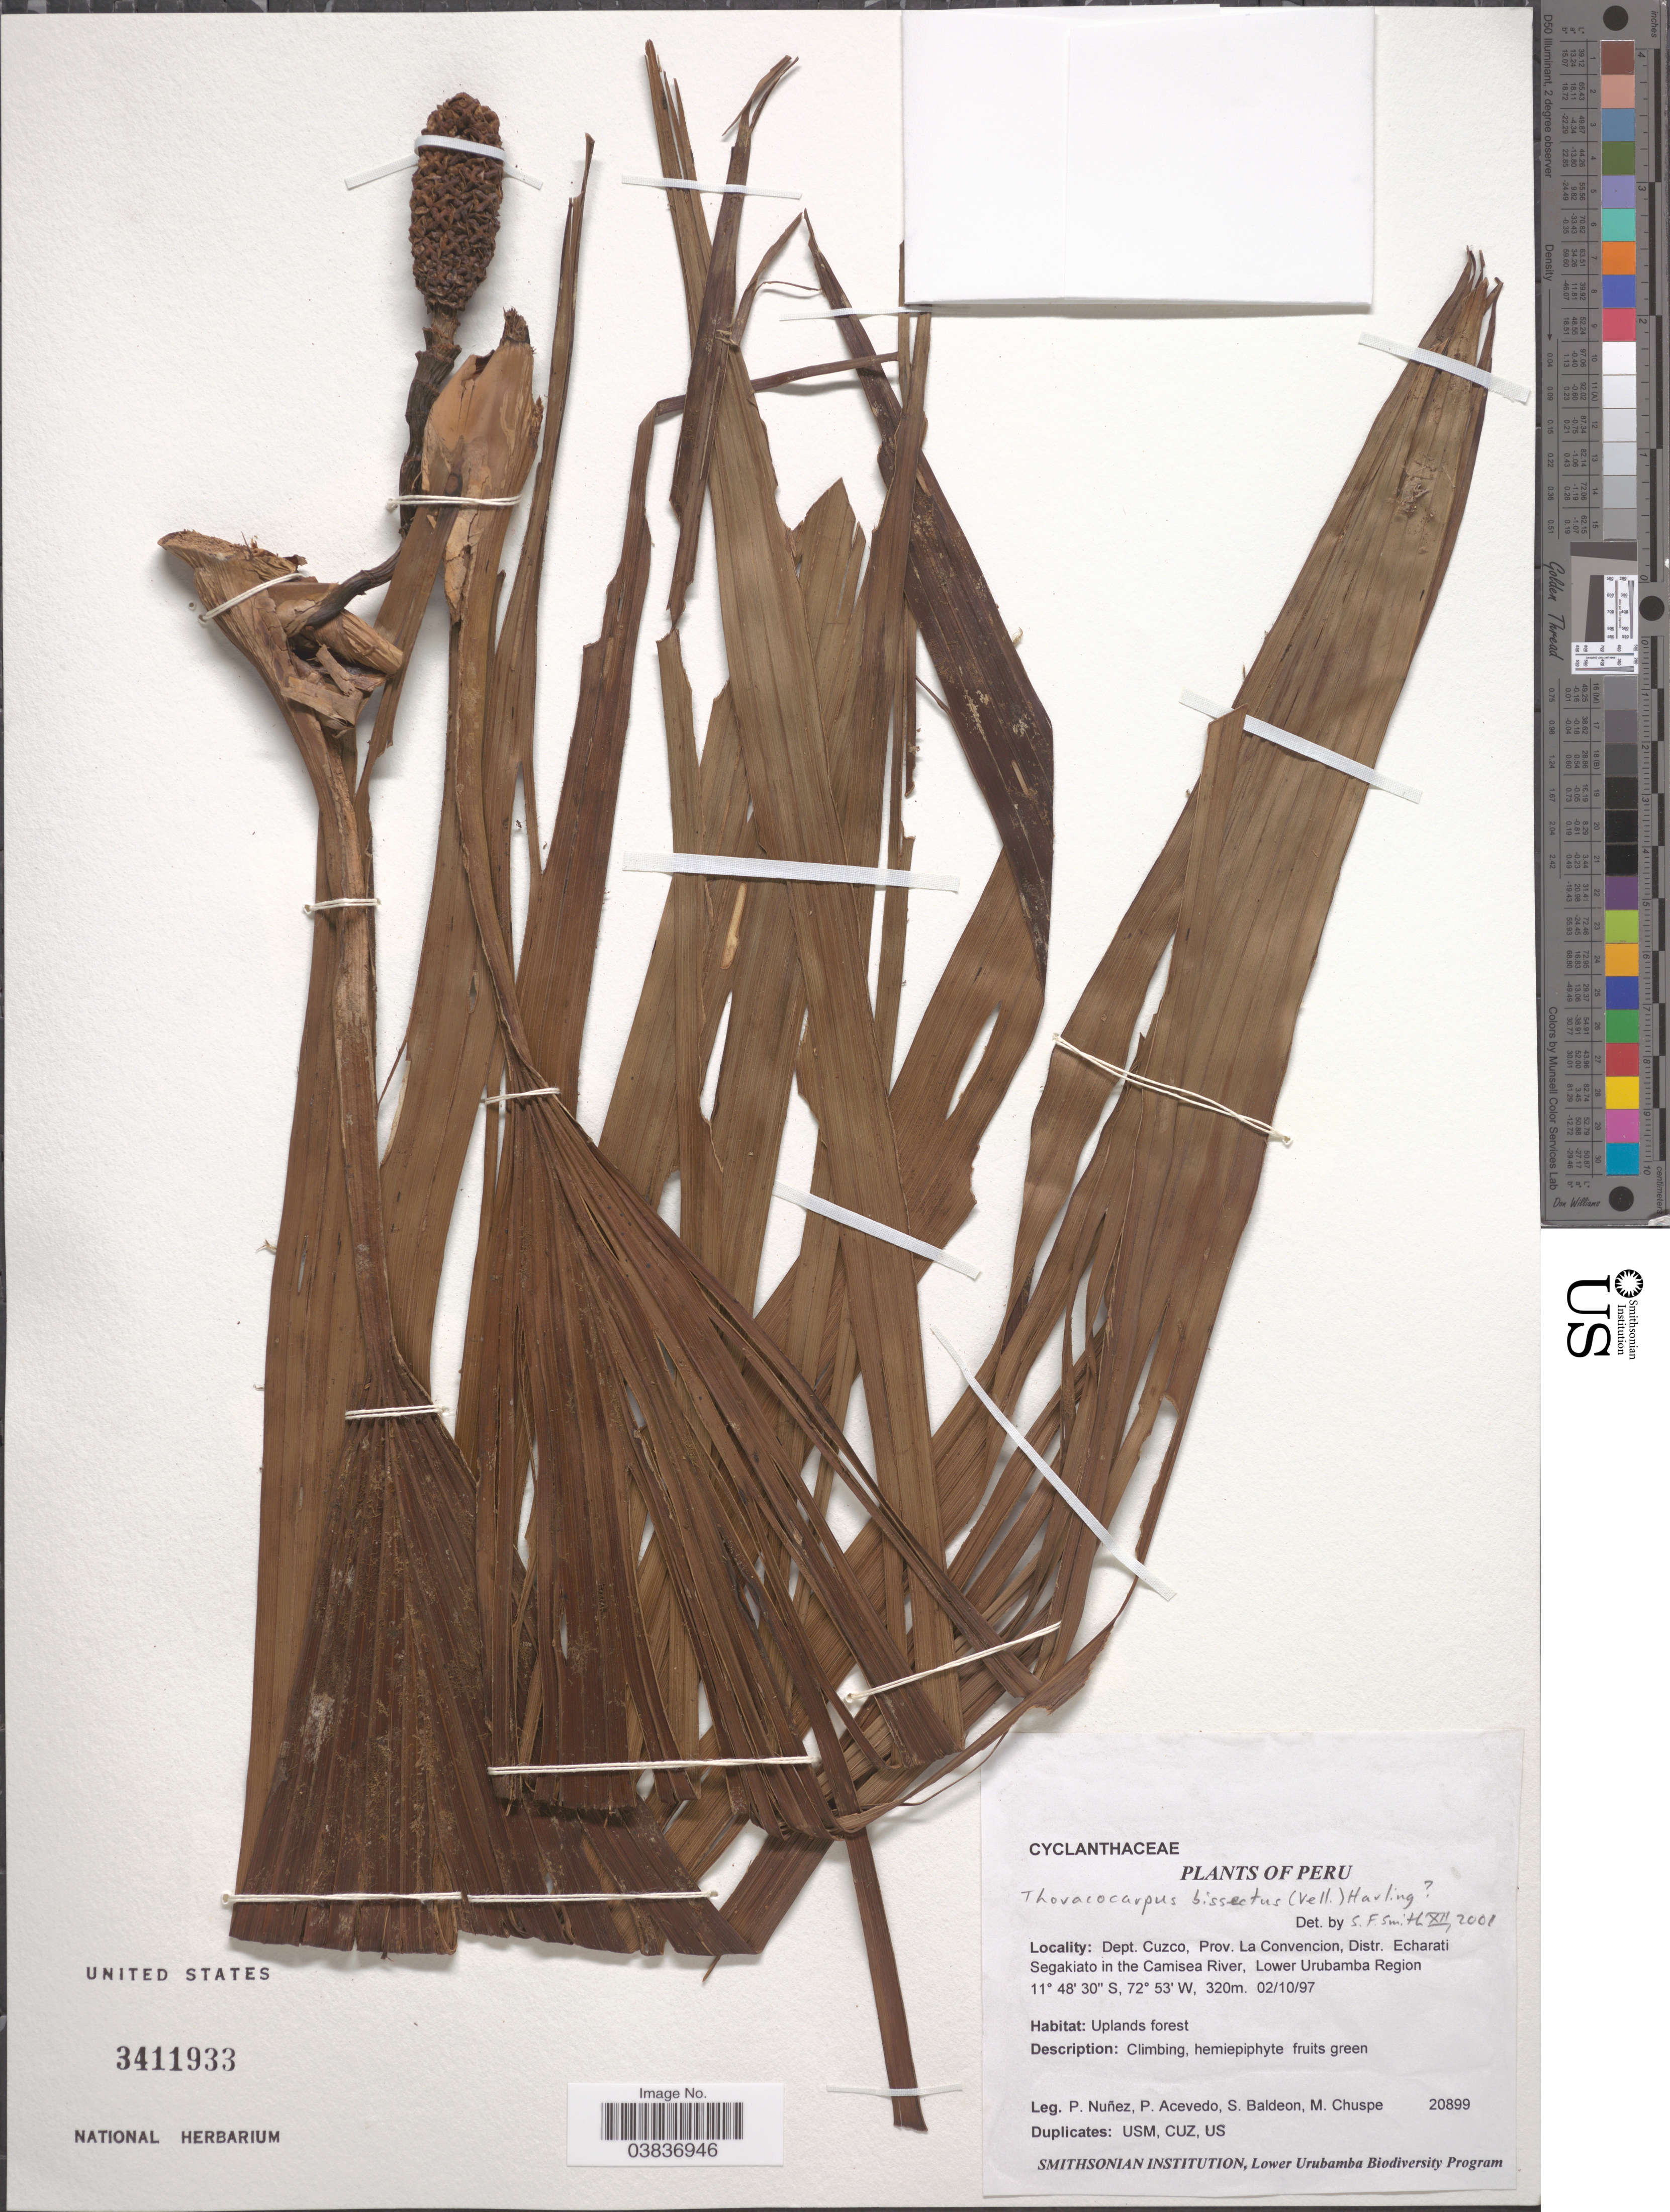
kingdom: Plantae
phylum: Tracheophyta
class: Liliopsida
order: Pandanales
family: Cyclanthaceae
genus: Thoracocarpus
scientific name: Thoracocarpus bissectus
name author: (Vell.) Harling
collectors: P. Nuñez V., P. Acevedo-Rodr., S. Baldeon & M. Chuspe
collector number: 20899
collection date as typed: Transcribed d/m/y: 2/10/97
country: Peru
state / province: Cusco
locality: Dept. Cuzco, Prov. La Convencion, Distr. Echarati. Segakiato in the Camisea River, Lower Urubamba Region.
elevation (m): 320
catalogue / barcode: US 3411933